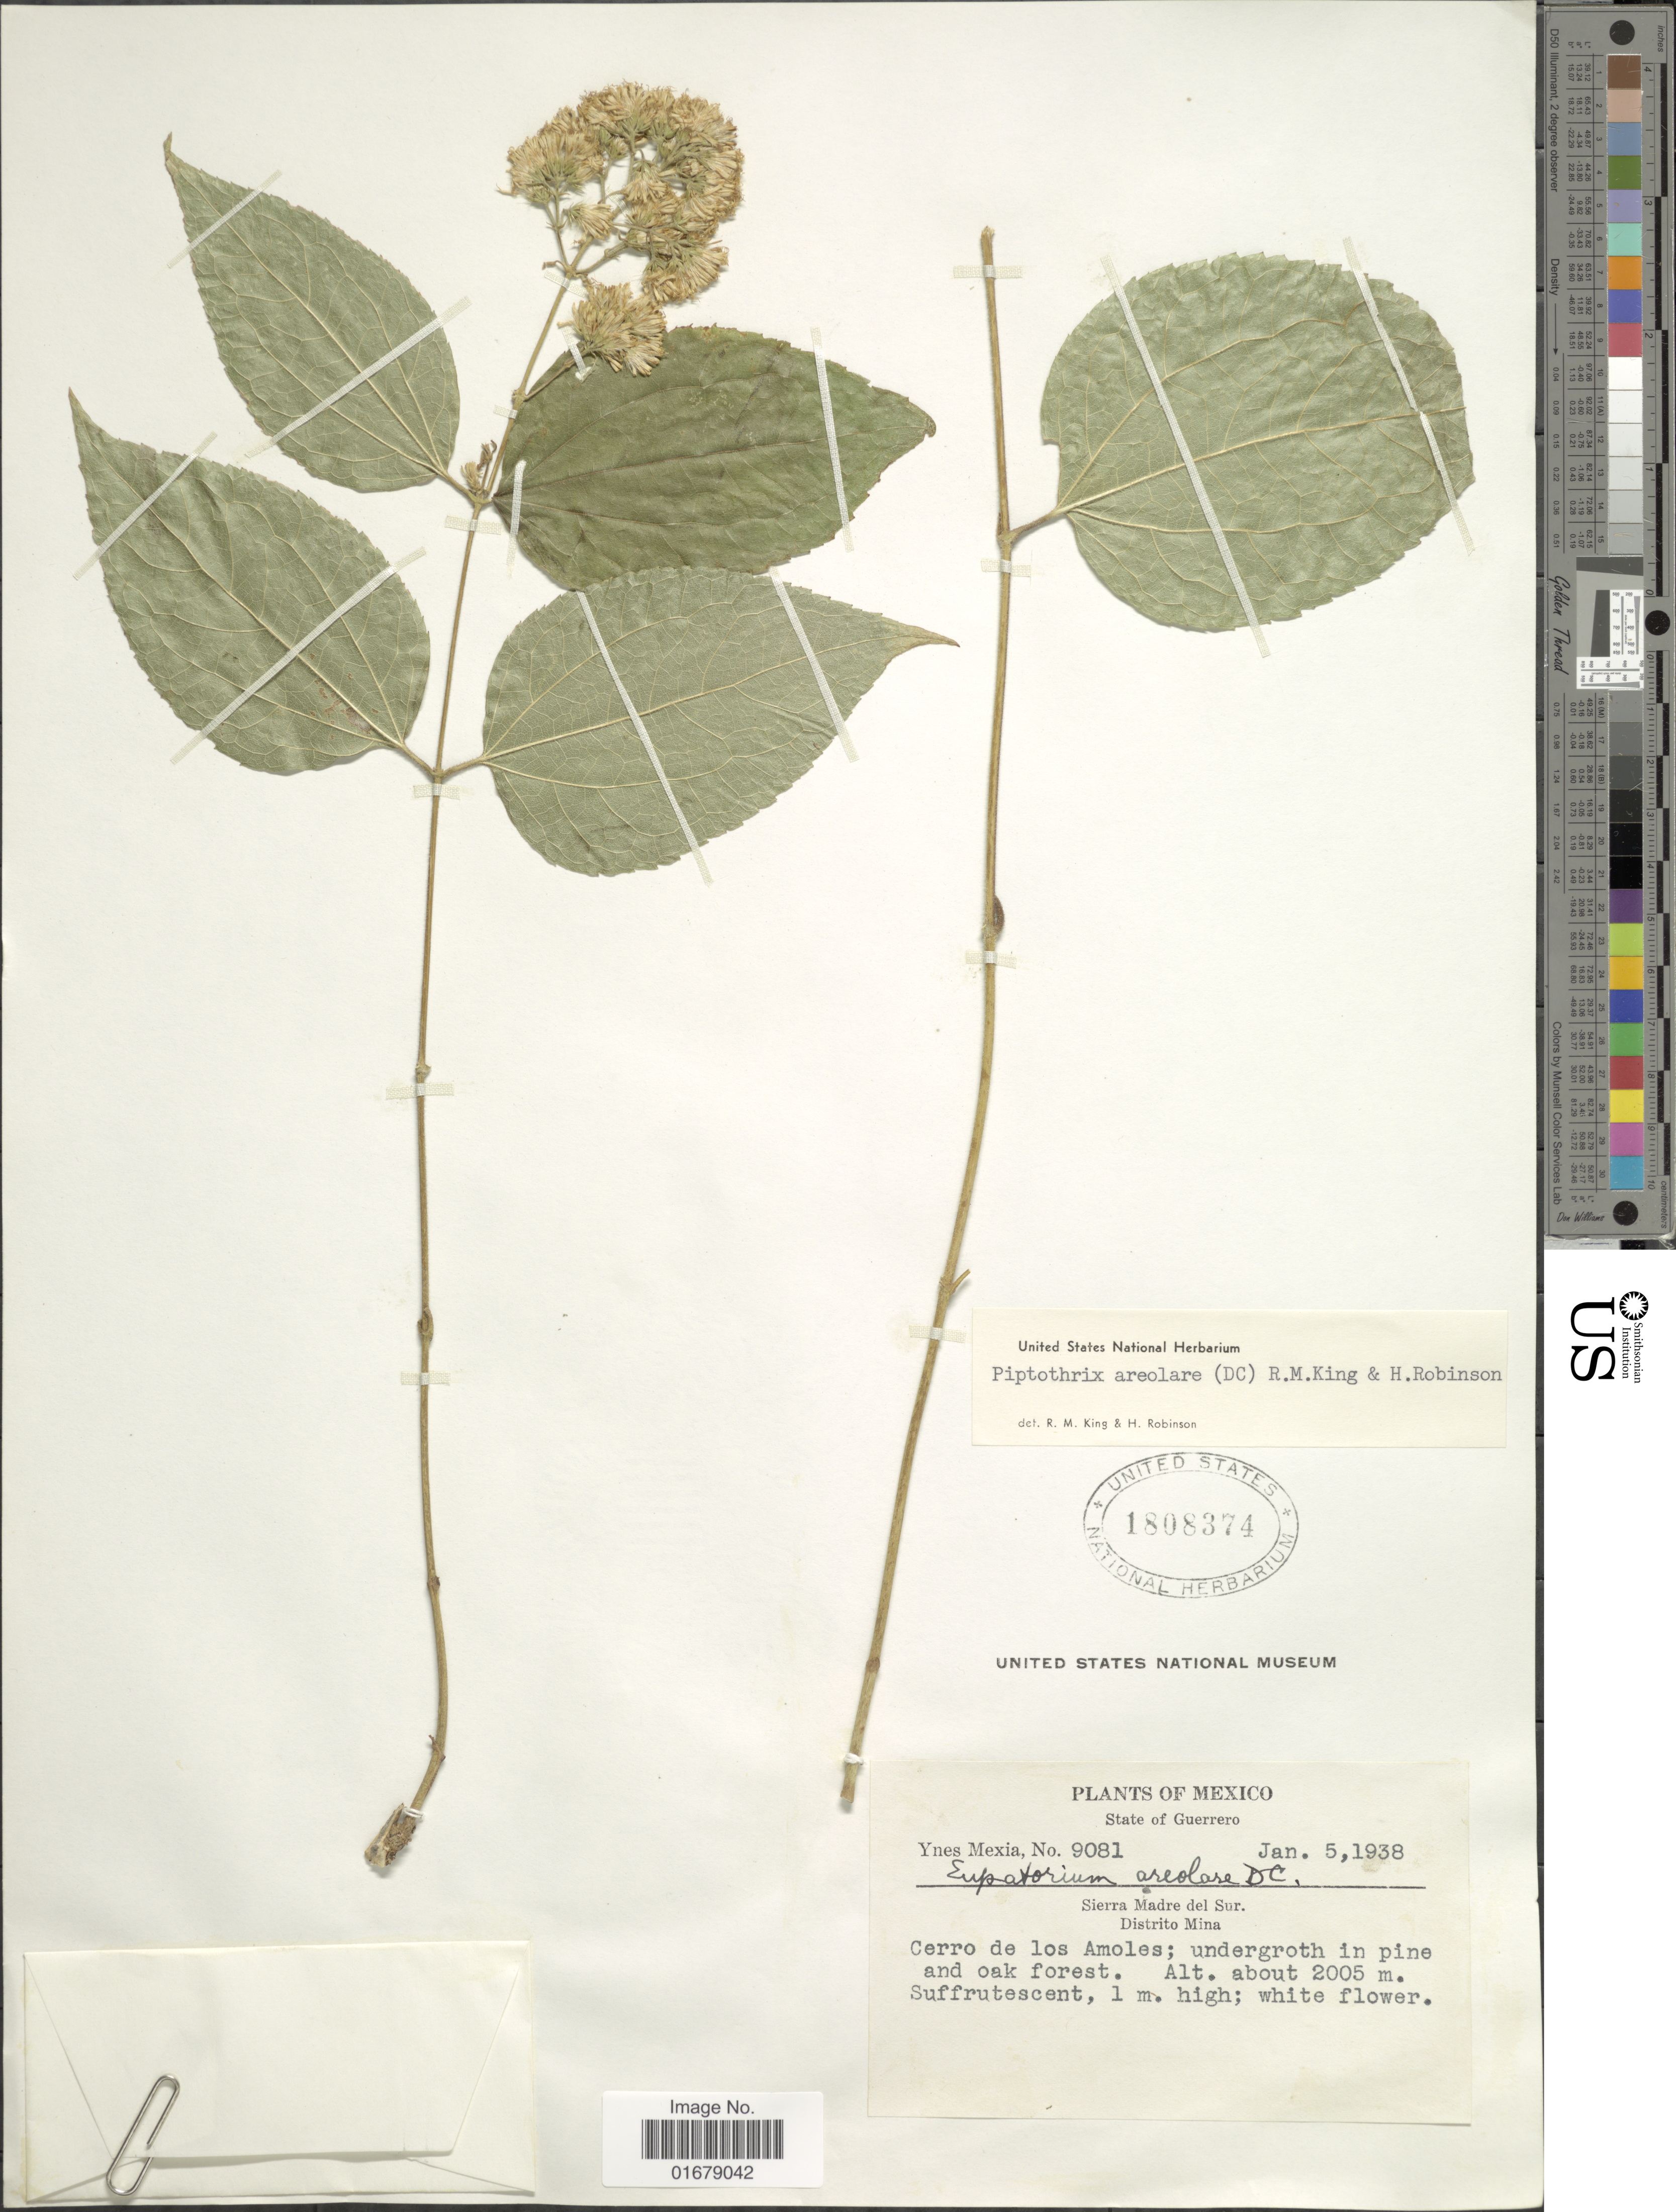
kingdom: Plantae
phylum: Tracheophyta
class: Magnoliopsida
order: Asterales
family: Asteraceae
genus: Piptothrix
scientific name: Piptothrix areolaris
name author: (DC.) R.M. King & H. Rob.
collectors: Y. Mexia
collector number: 9081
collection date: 1938-01-05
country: Mexico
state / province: Guerrero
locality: Mexico. State of Guerrero. Sierra Madre del Su. Distrito Mina. Cerro de los Amoles; undergroth in pine and oak forest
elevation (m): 2005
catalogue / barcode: US 1808374